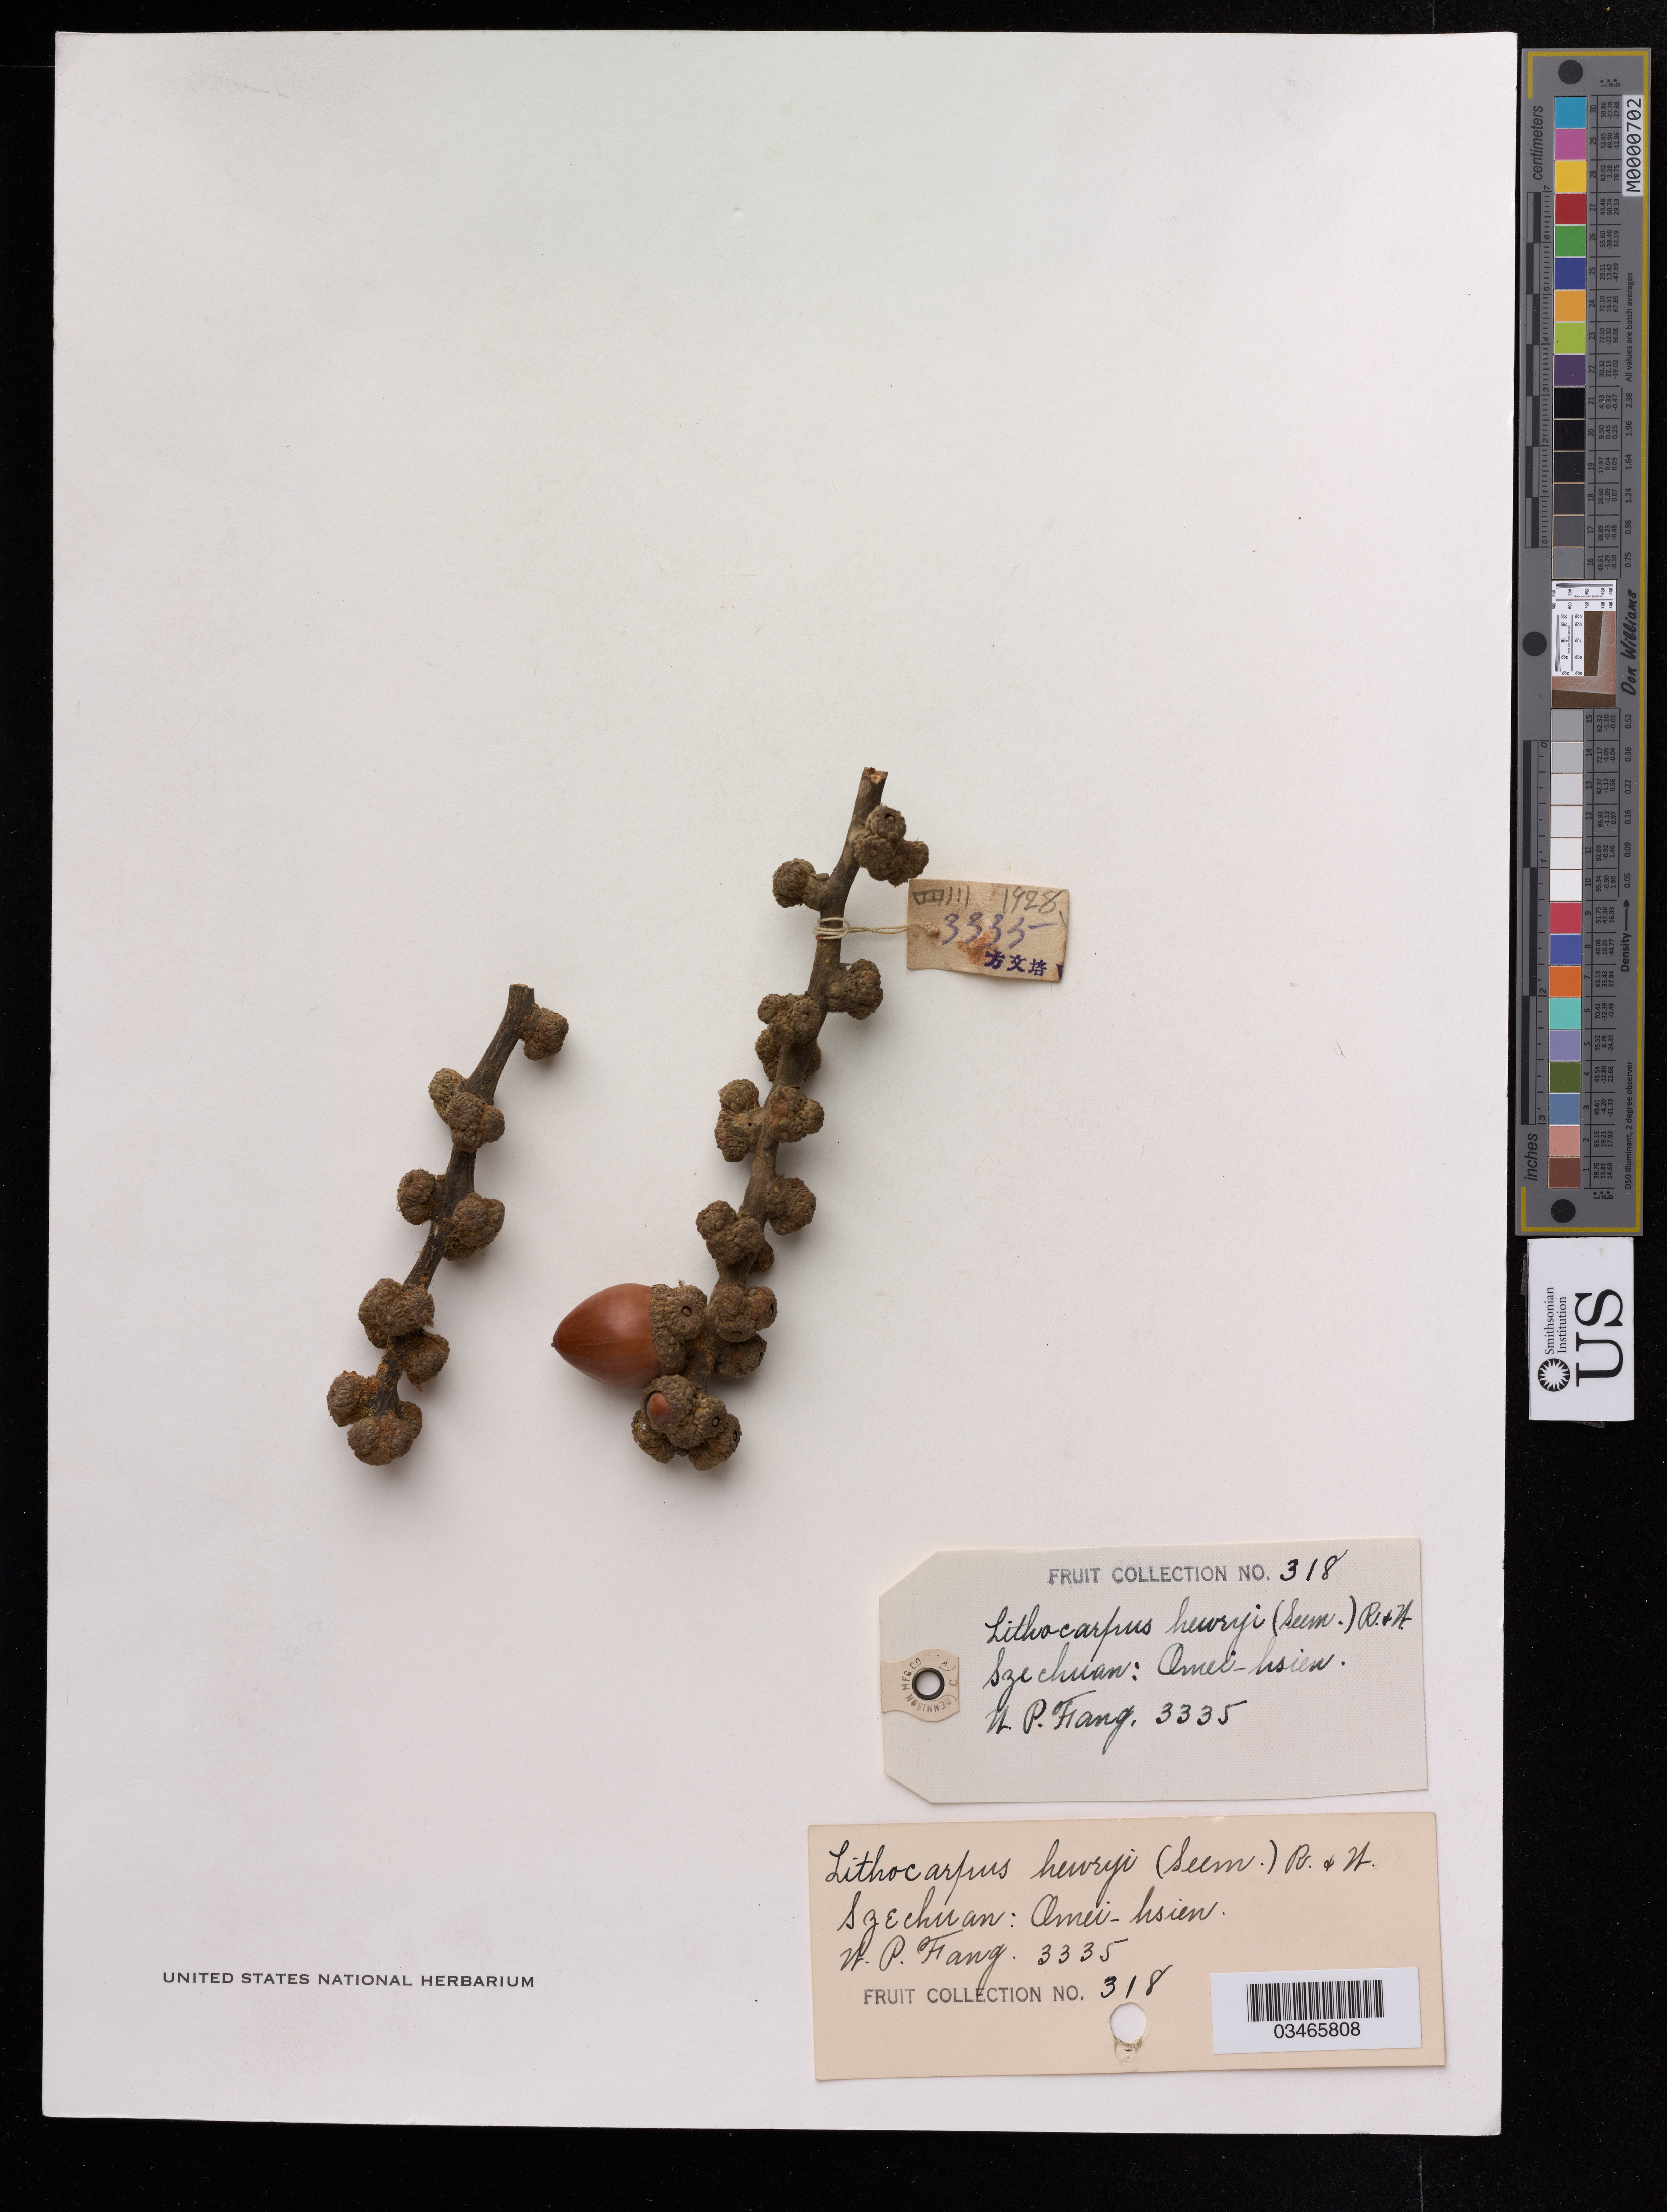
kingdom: Plantae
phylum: Tracheophyta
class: Magnoliopsida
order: Fagales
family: Fagaceae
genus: Lithocarpus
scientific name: Lithocarpus henryi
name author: Rehder & E.H. Wilson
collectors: W. P. Fang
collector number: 3335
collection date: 1928-08-23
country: China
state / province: Sichuan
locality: Szechuan: Omei-hsien.